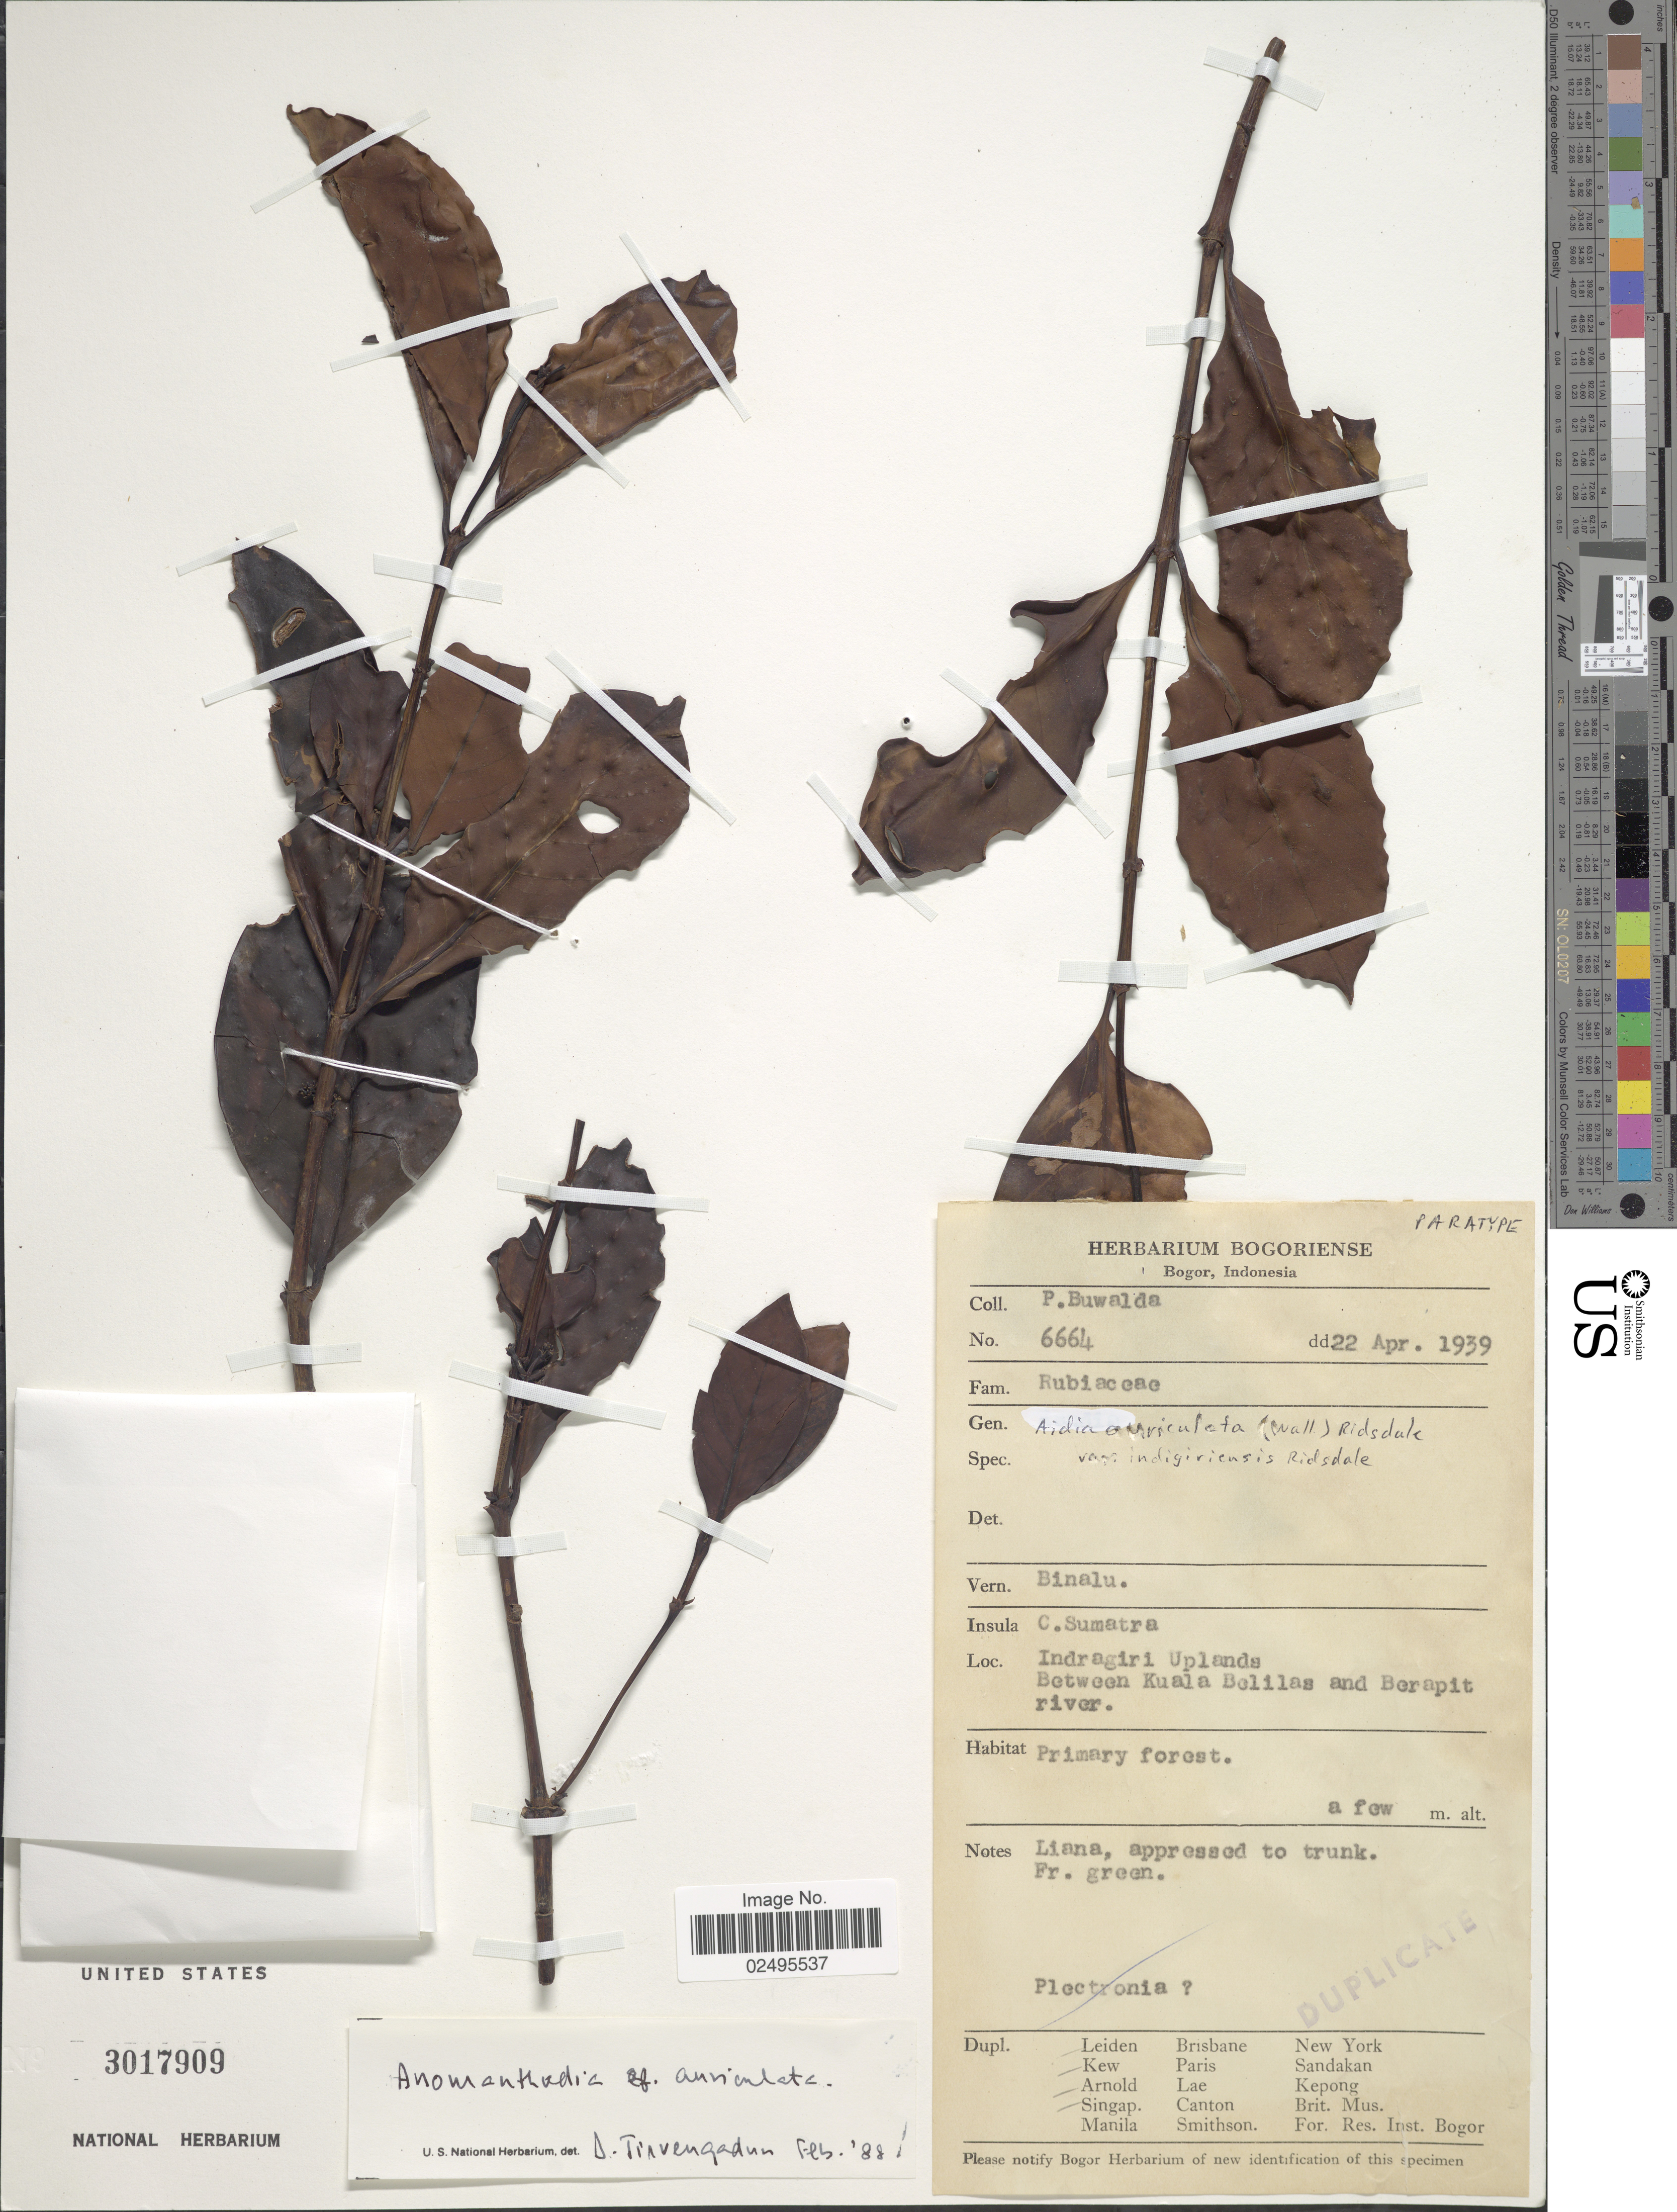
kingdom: Plantae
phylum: Tracheophyta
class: Magnoliopsida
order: Gentianales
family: Rubiaceae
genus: Aidia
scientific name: Aidia auriculata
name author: (Wall.) Ridsdale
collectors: P. Buwalda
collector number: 6664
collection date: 1939-04-22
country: Indonesia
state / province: Sumatra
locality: Insula C. Sumatra, Indragiri Uplands, between Kuala Belilas and Berapit river, primary rainforest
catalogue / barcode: US 3017909